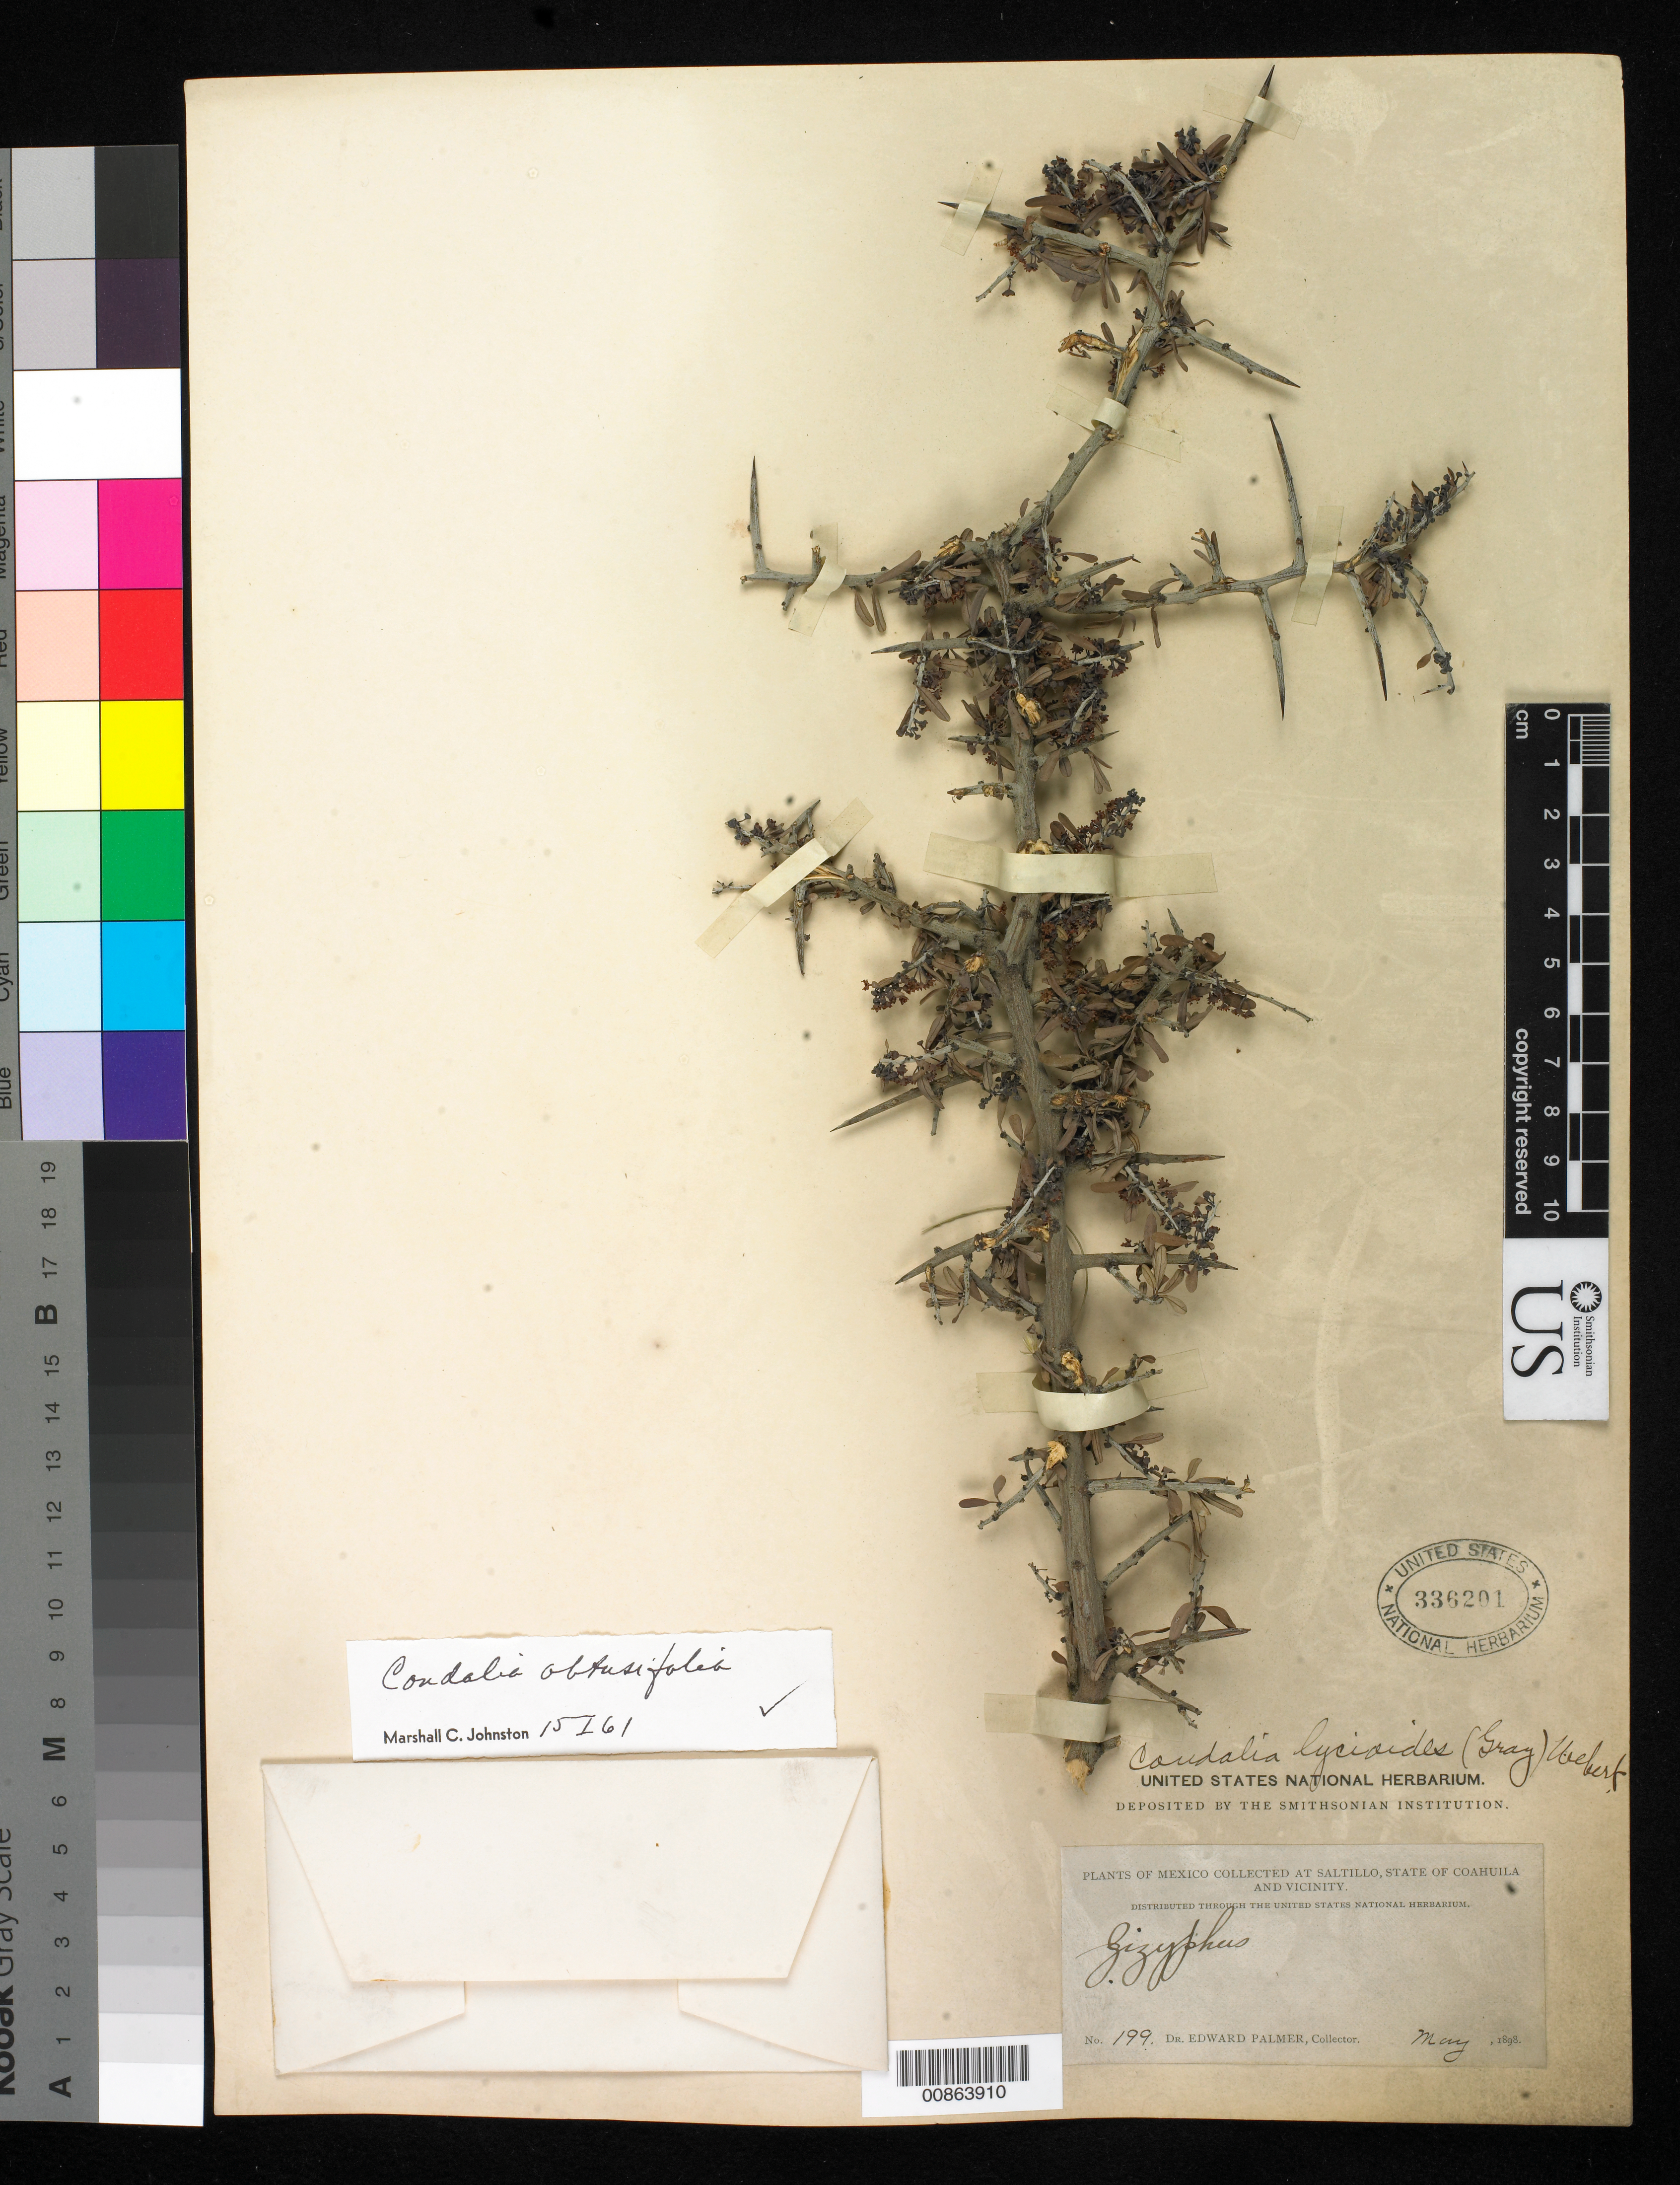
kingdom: Plantae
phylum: Tracheophyta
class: Magnoliopsida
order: Rosales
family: Rhamnaceae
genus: Sarcomphalus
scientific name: Sarcomphalus obtusifolius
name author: (Hook. ex Torr. & A. Gray) Hauenschild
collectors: E. Palmer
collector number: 199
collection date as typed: May 1898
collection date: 1898-05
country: Mexico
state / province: Coahuila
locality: Saltillo, Coahuila and vicinity.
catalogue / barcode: US 336201